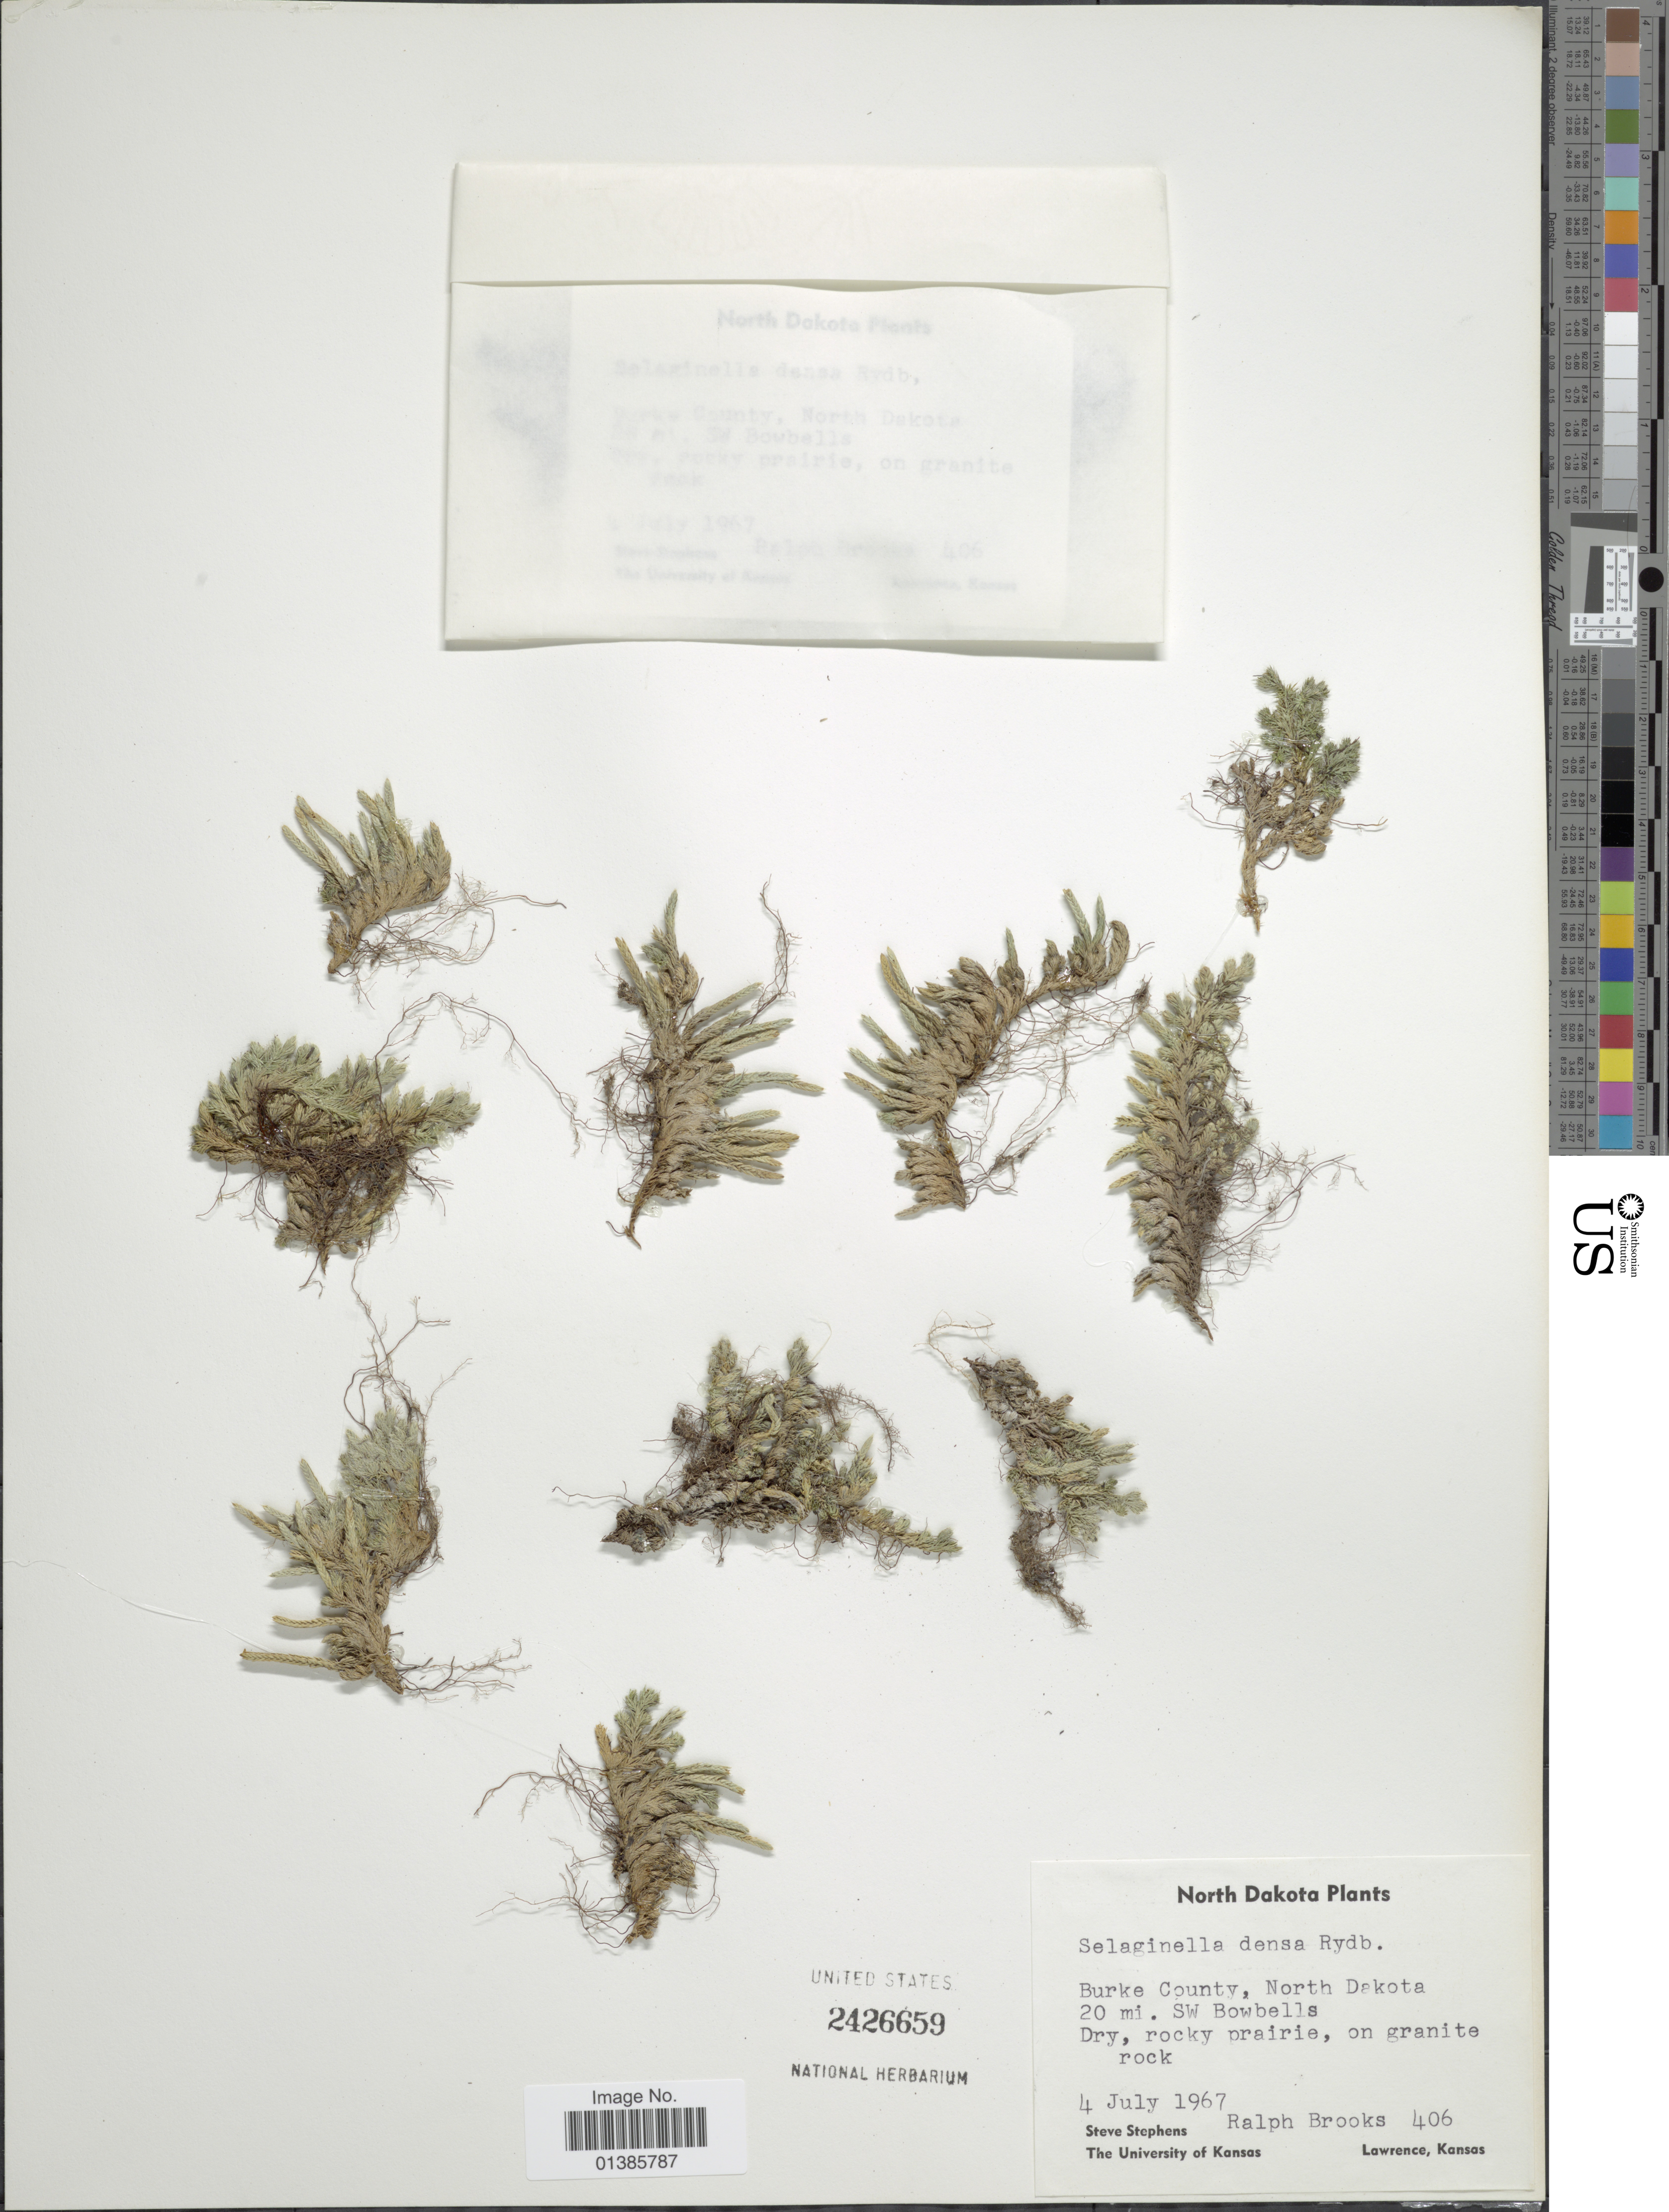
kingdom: Plantae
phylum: Tracheophyta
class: Lycopodiopsida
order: Selaginellales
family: Selaginellaceae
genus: Selaginella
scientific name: Selaginella densa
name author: Rydb.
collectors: S. Stephens & R. E. Brooks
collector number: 406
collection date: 1967-07-04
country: United States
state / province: North Dakota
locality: Burke County, 20 mi. SW Bowbells.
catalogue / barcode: US 2426659